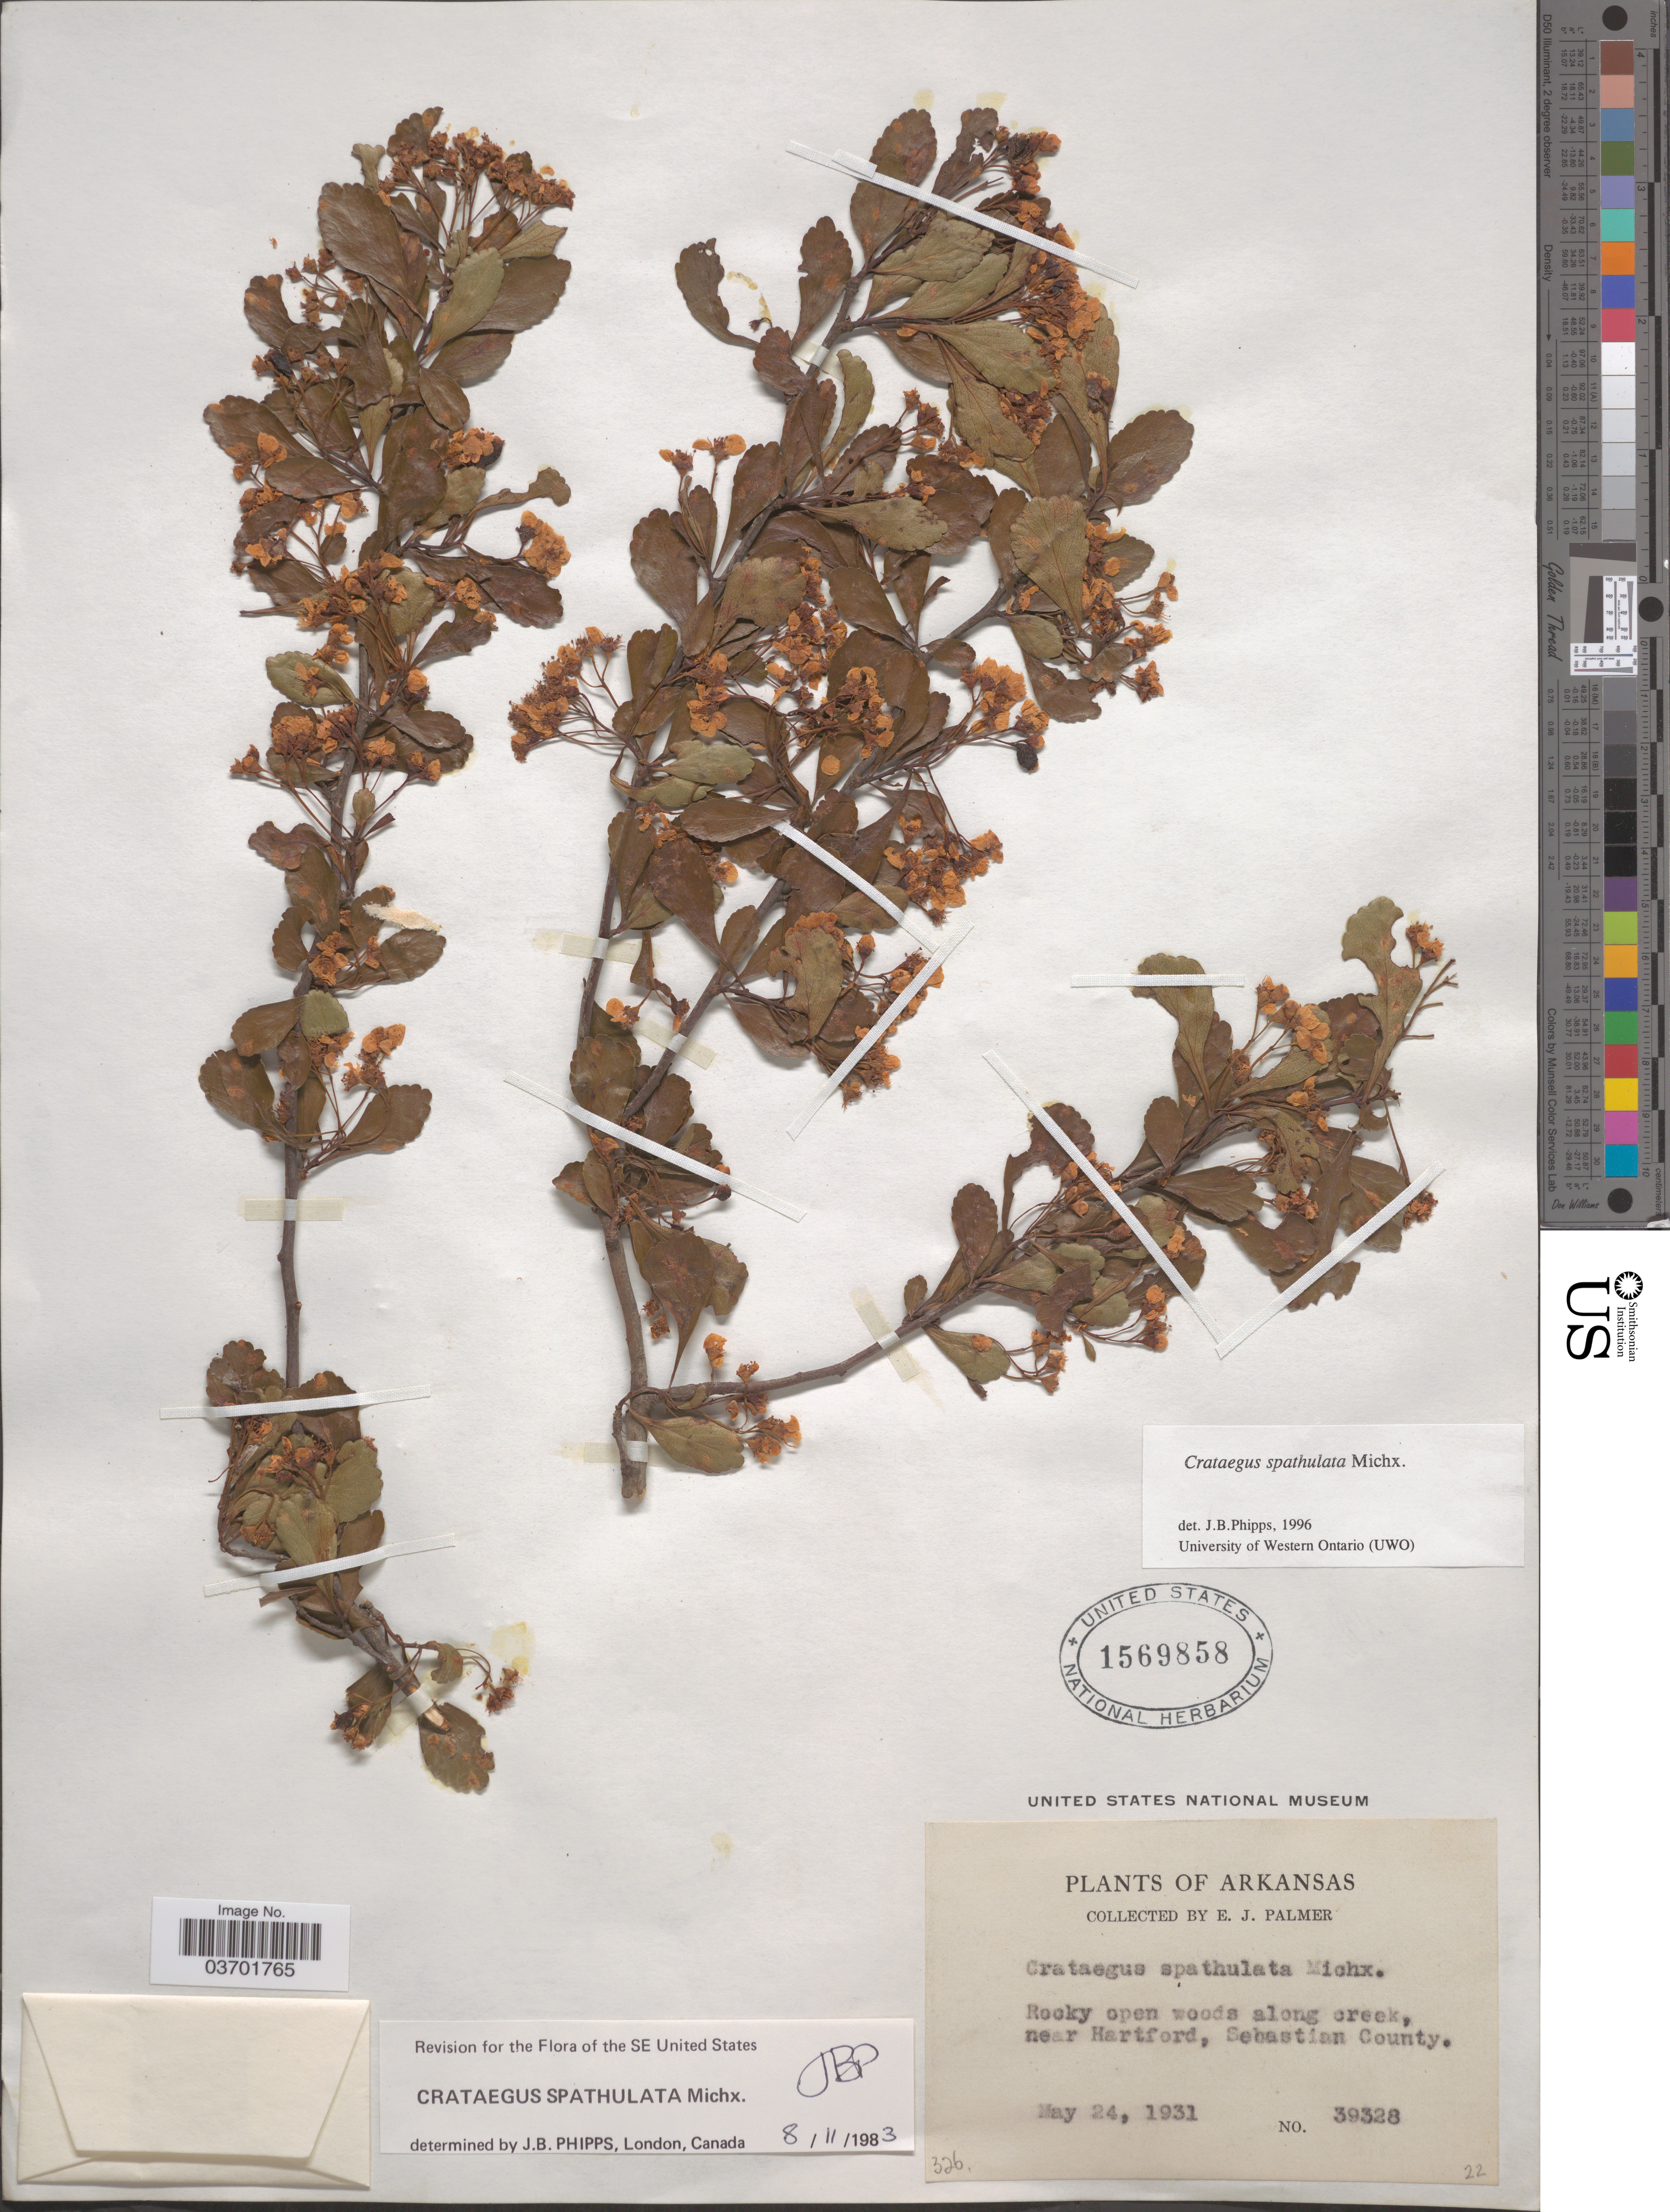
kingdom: Plantae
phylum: Tracheophyta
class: Magnoliopsida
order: Rosales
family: Rosaceae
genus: Crataegus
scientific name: Crataegus spathulata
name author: Michx.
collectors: E. J. Palmer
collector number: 39328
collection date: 1931-05-24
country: United States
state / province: Arkansas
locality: Near Hartford, Sebastian County.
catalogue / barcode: US 1569858